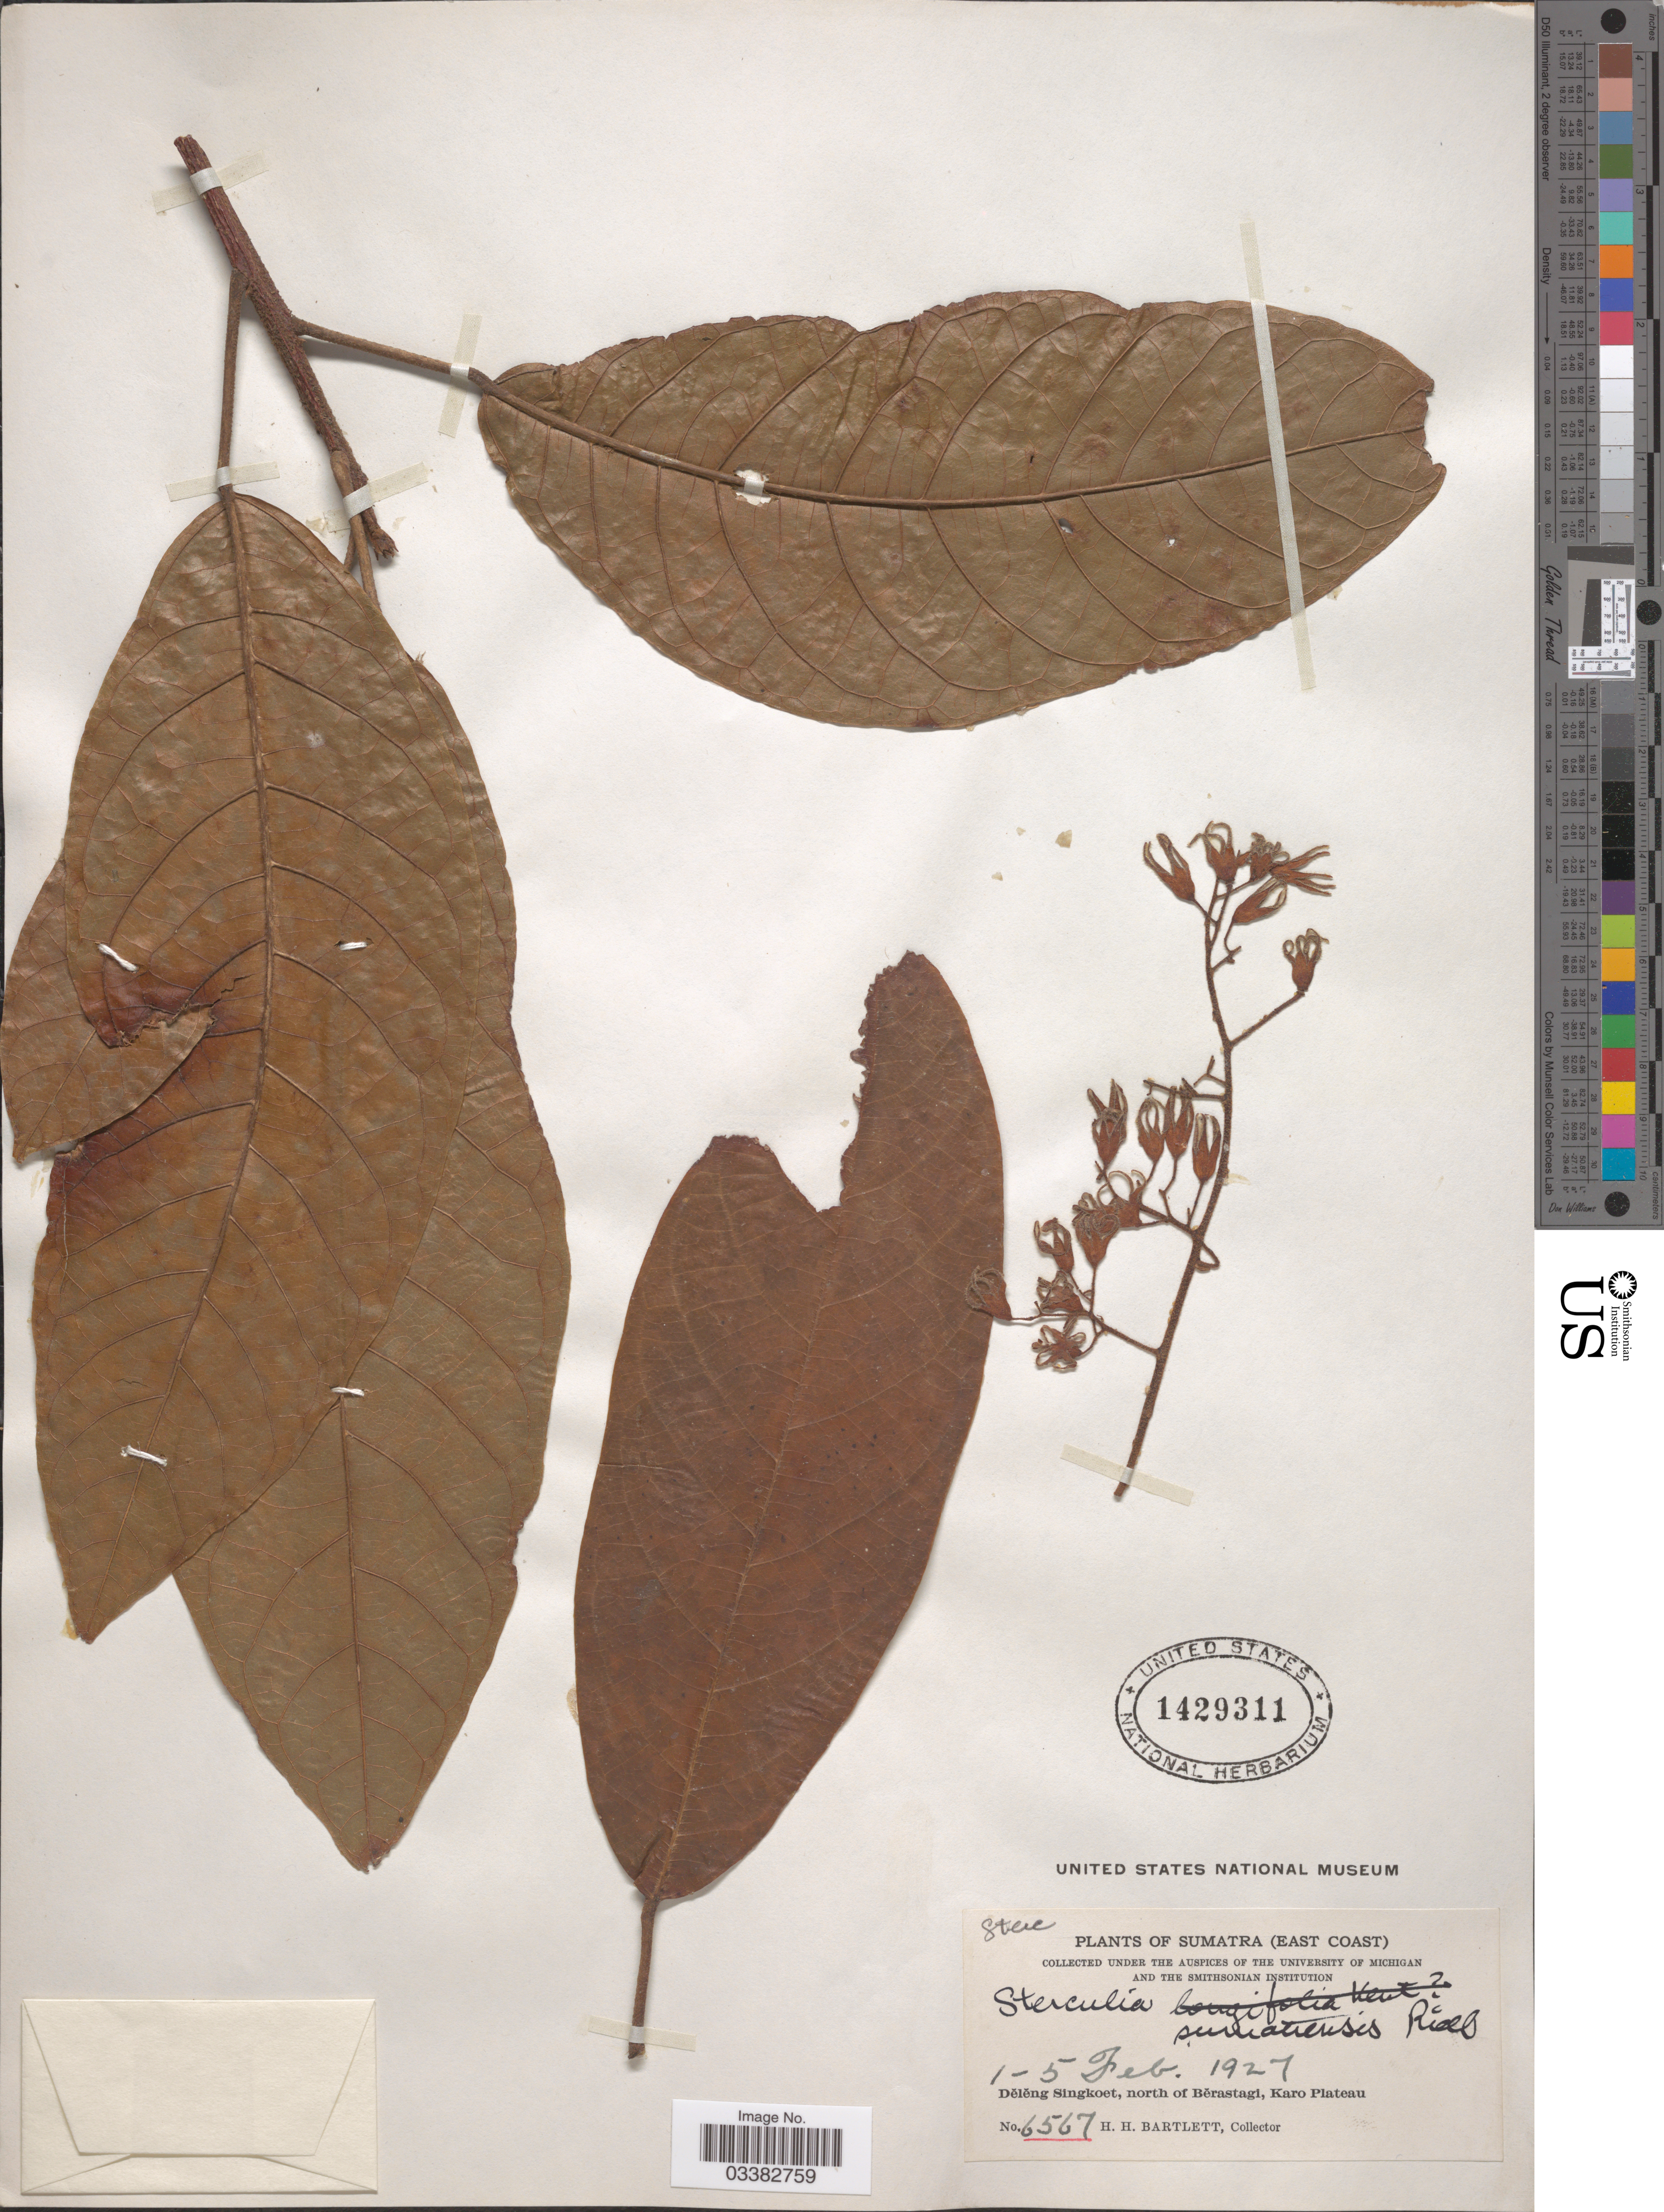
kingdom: Plantae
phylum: Tracheophyta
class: Magnoliopsida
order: Malvales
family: Malvaceae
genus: Sterculia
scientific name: Sterculia sumatrensis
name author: Ridl.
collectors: H. H. Bartlett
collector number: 6567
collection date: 1927-02-01/1927-02-05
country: Indonesia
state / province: Sumatra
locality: East Coast. Dĕlĕng Singkoet, north of Bĕrastagi, Karo Plateau.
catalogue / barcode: US 1429311